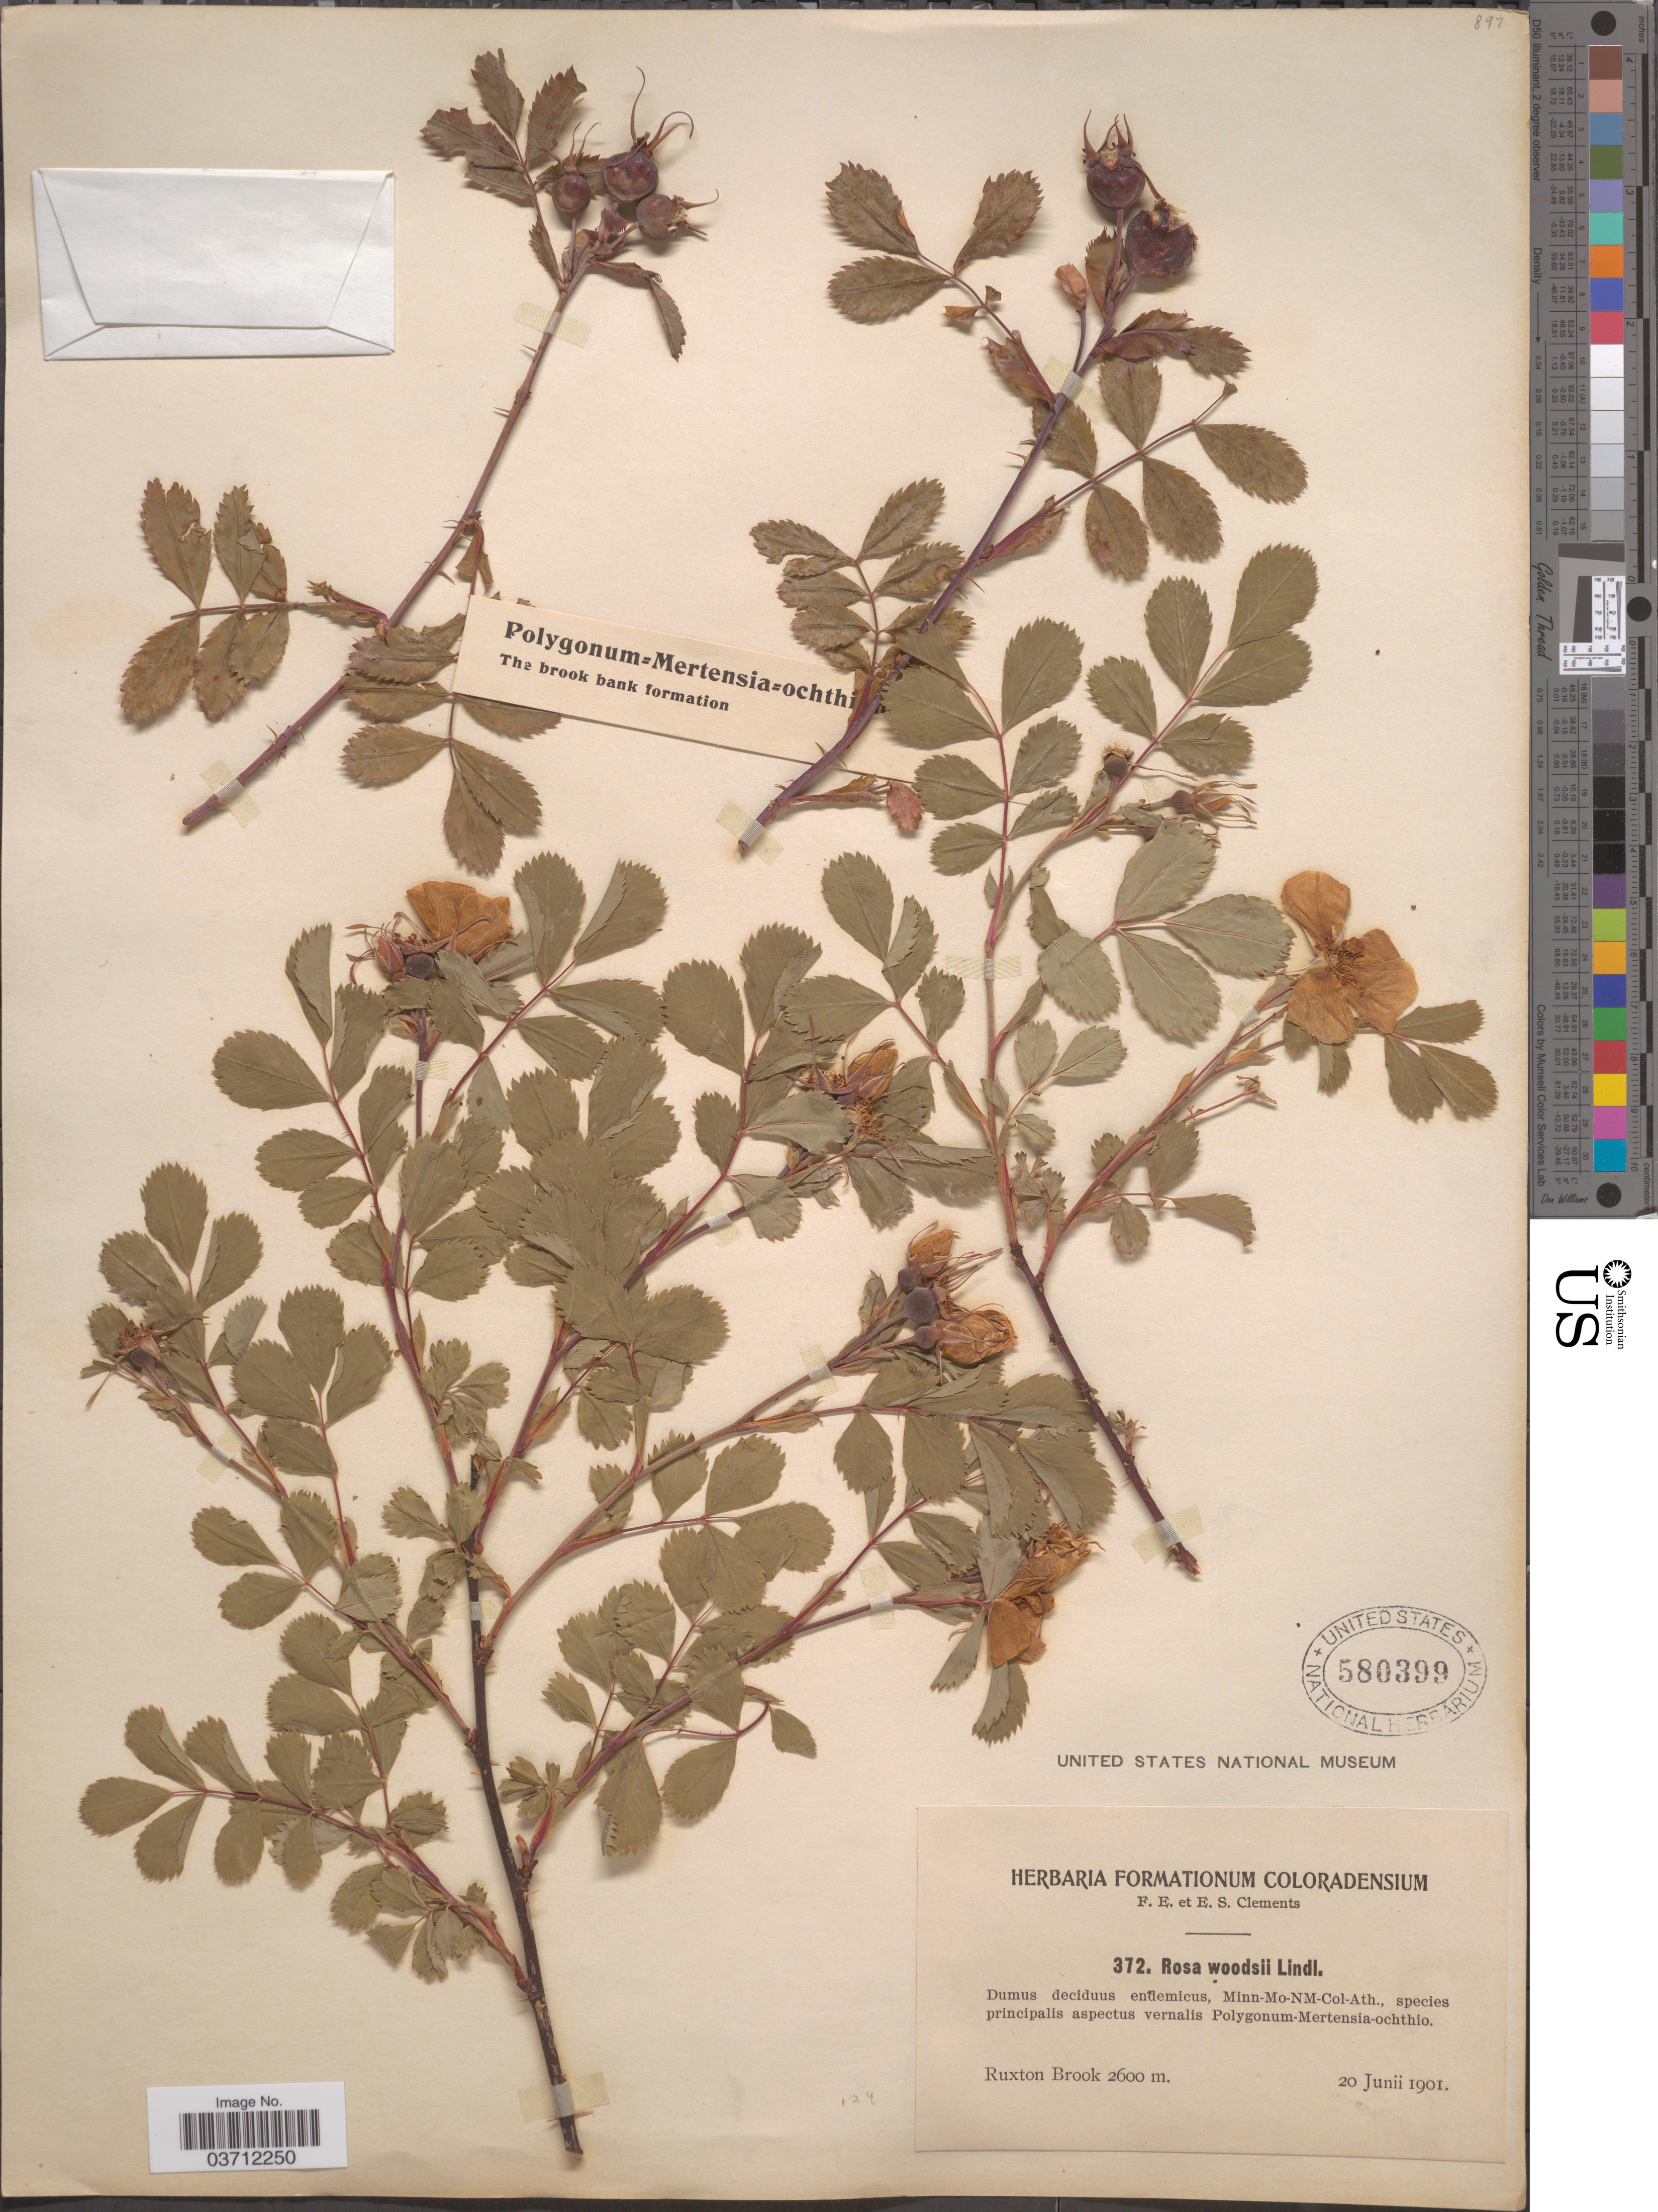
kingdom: Plantae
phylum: Tracheophyta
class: Magnoliopsida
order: Rosales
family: Rosaceae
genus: Rosa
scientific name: Rosa woodsii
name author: Lindl.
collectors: F. E. Clements & E. S. Clements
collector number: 372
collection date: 1901-06-20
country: United States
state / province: Colorado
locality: Ruxton Brook.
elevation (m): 2600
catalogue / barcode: US 580399